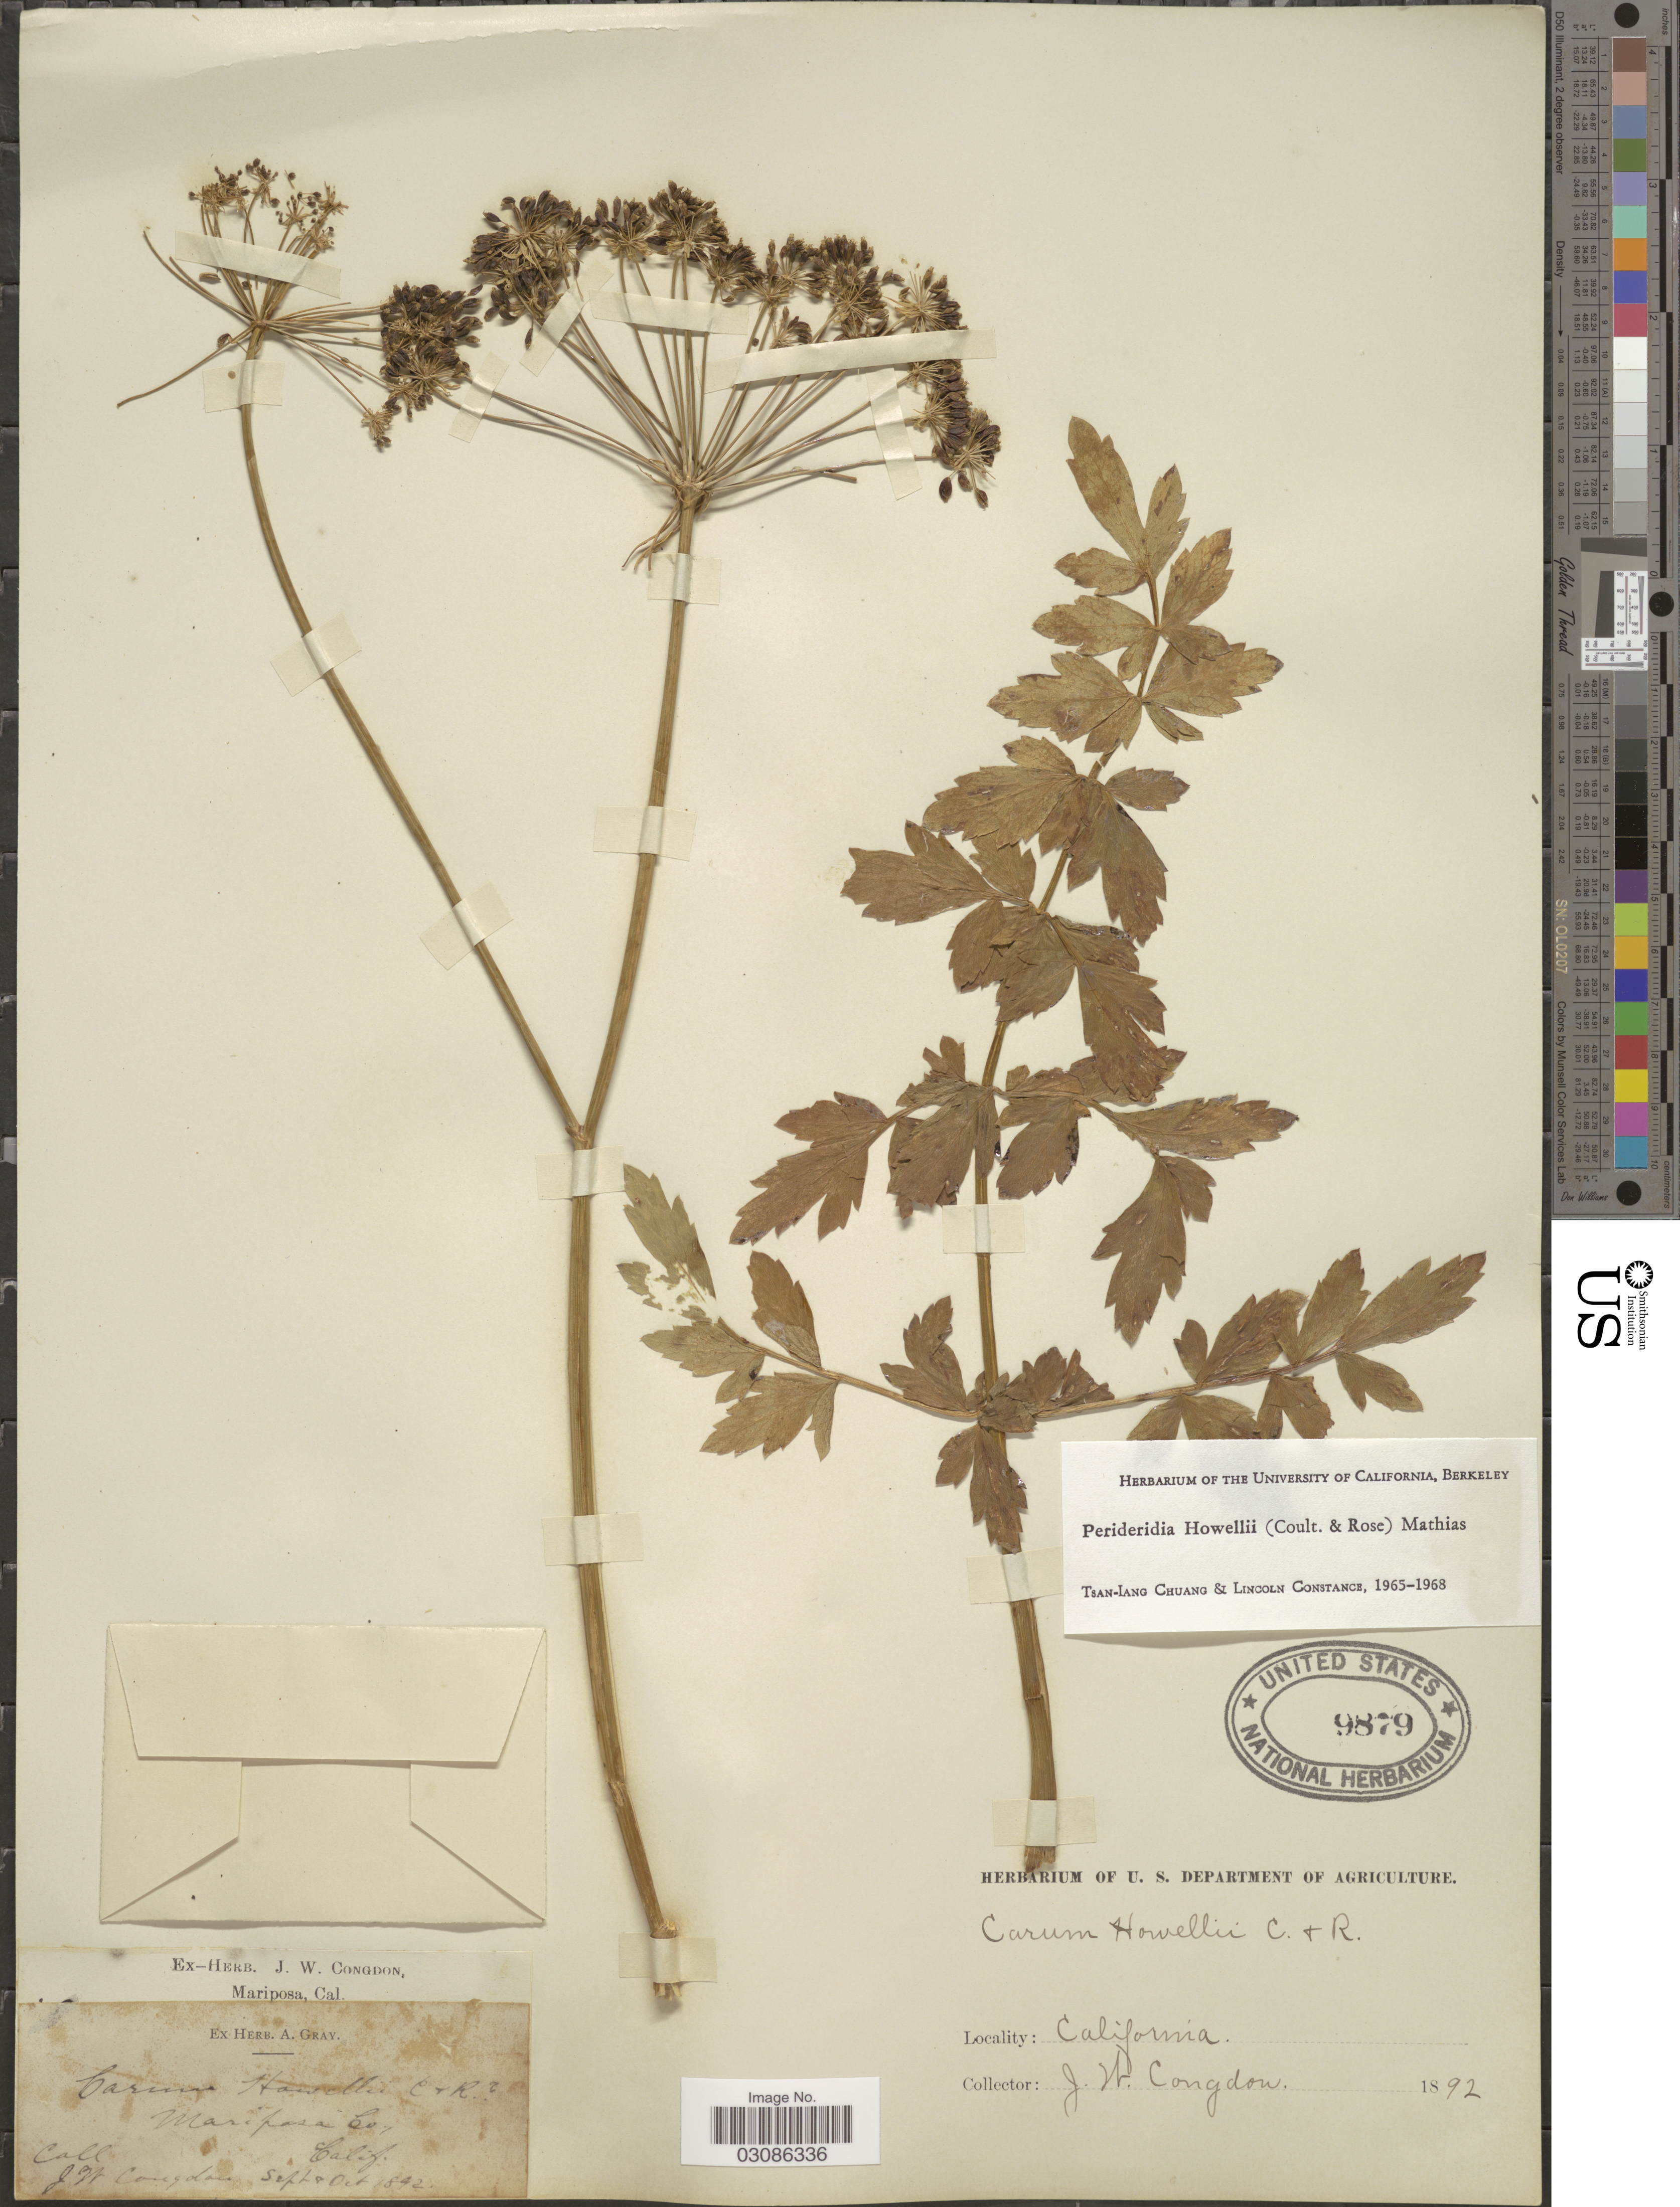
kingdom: Plantae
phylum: Tracheophyta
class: Magnoliopsida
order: Apiales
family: Apiaceae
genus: Perideridia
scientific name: Perideridia howellii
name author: (J.M. Coult. & Rose) Mathias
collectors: J. W. Congdon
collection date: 1892-09/1892-10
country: United States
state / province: California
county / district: Mariposa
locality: Mariposa Co.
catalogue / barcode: US 9879